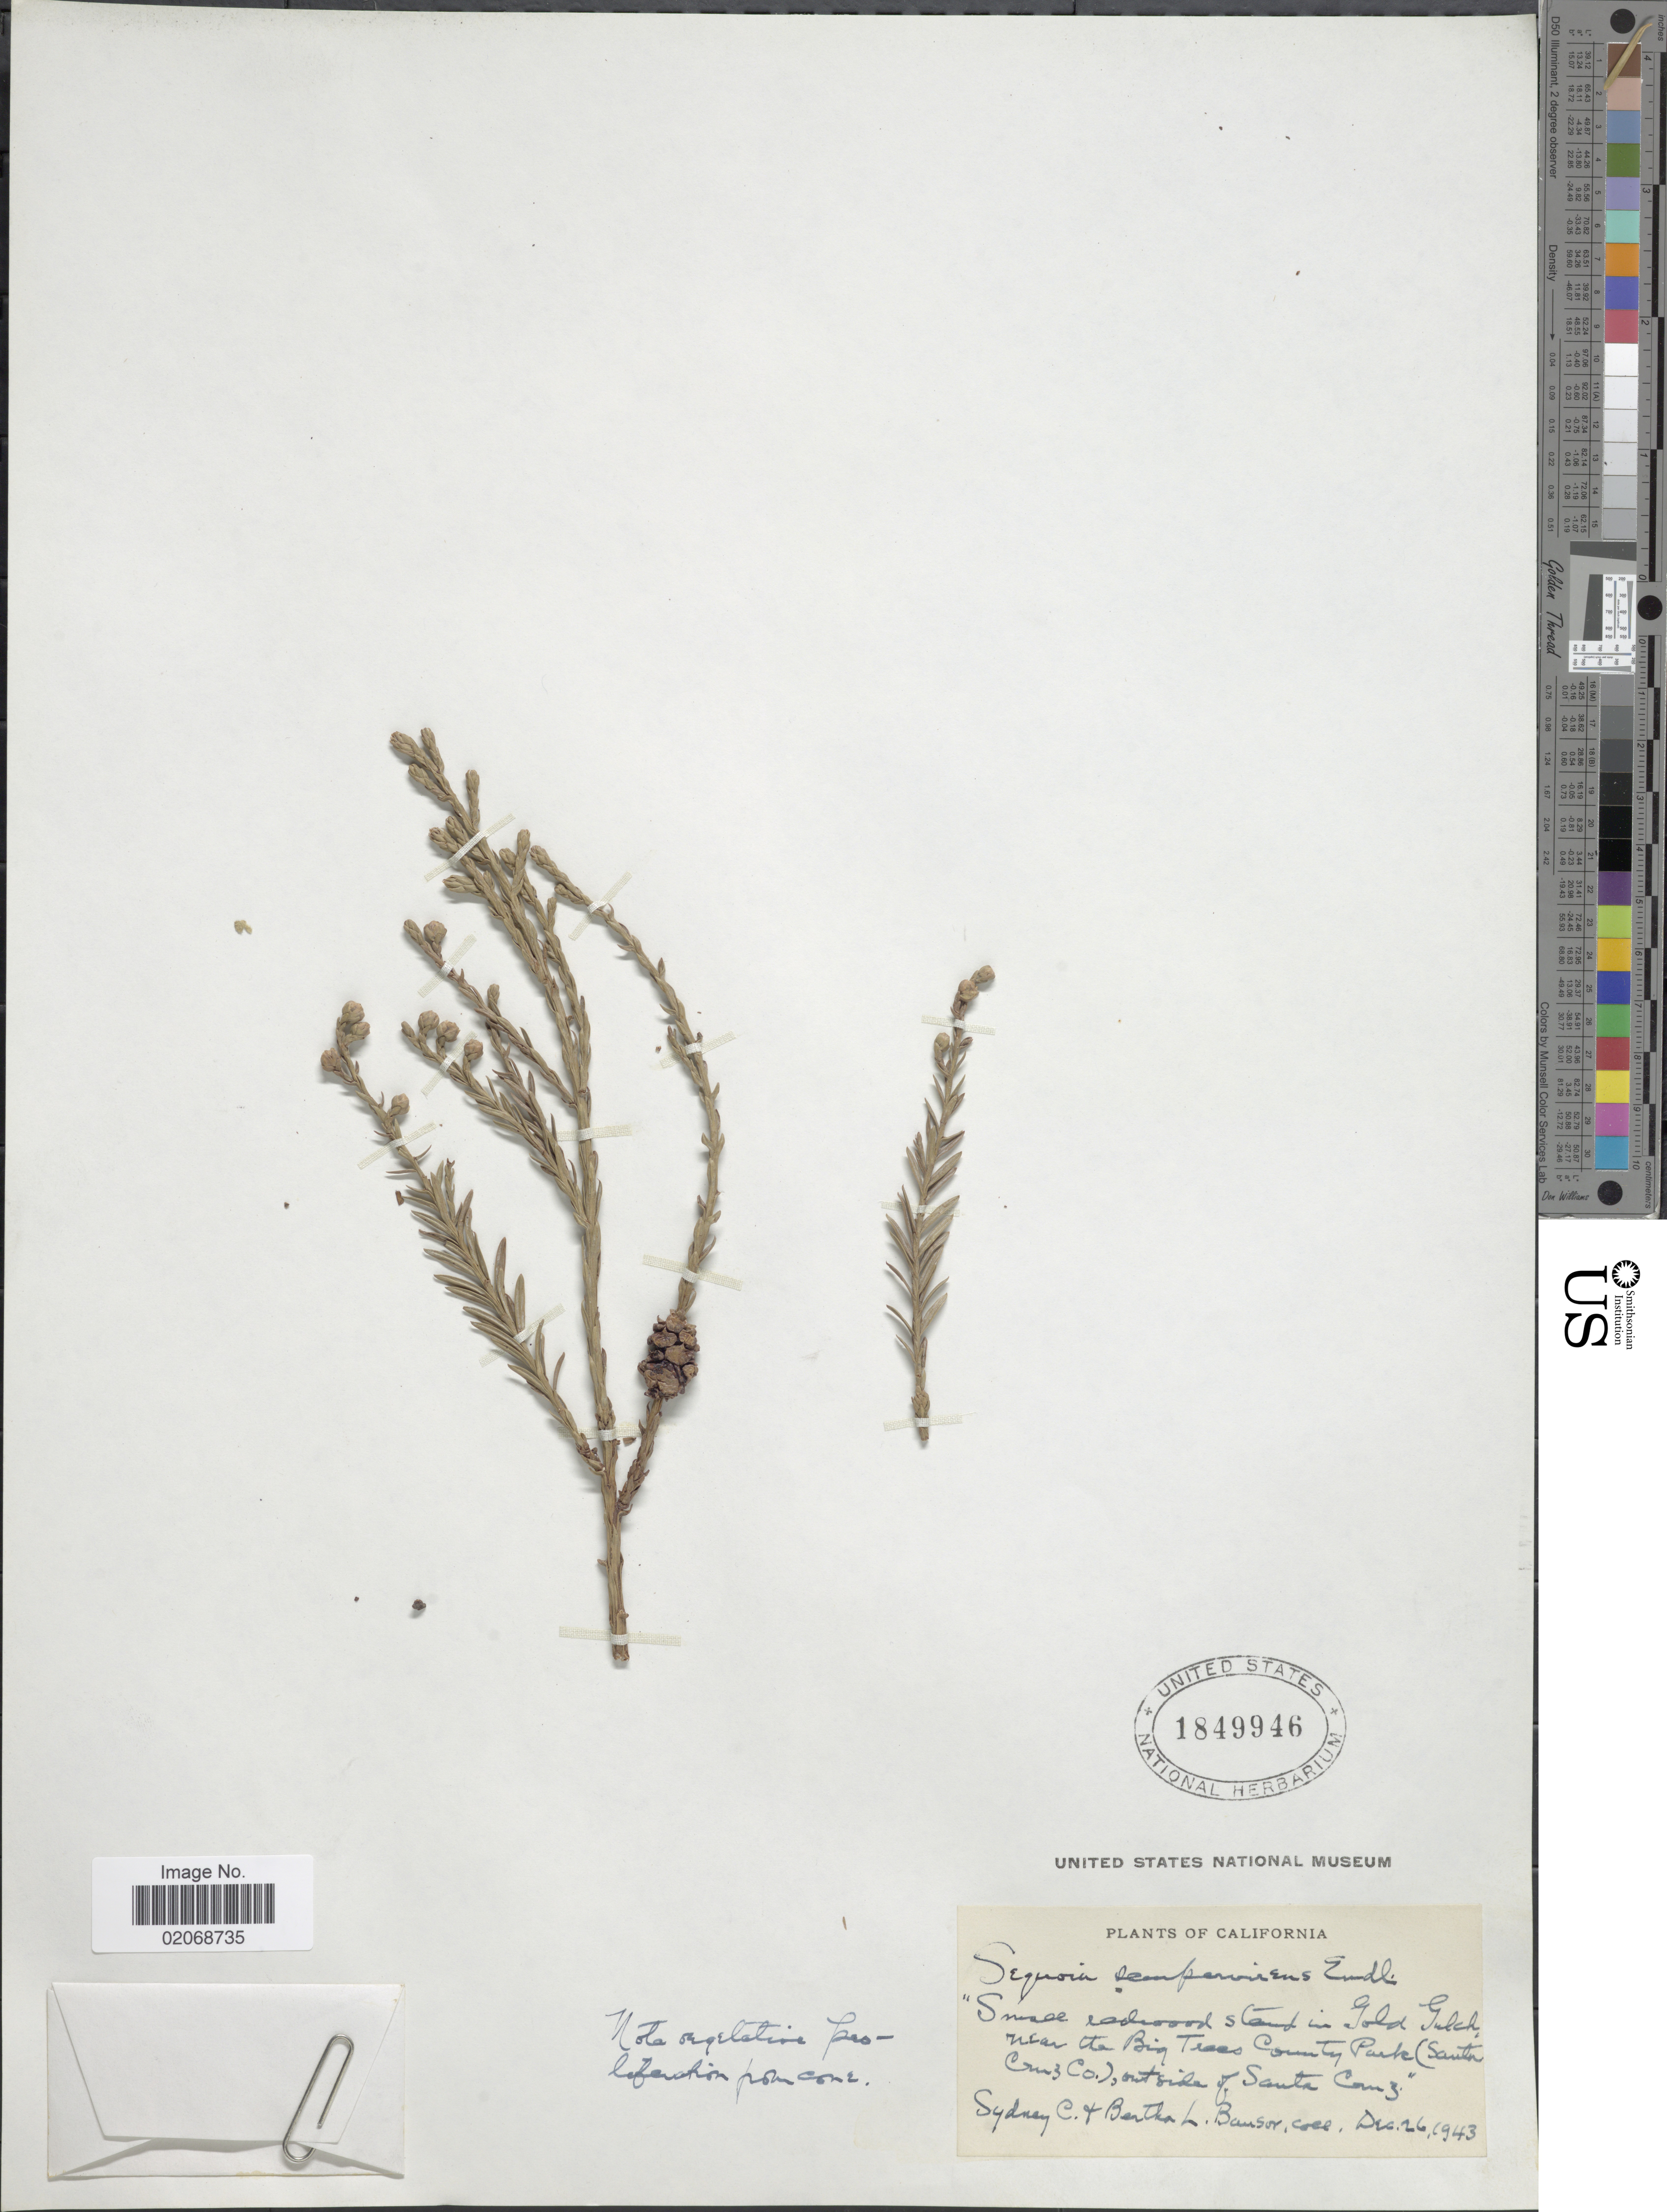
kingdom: Plantae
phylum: Tracheophyta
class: Pinopsida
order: Pinales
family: Cupressaceae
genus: Sequoia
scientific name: Sequoia sempervirens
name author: (D. Don) Endl.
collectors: S. Bansor & B. Bansor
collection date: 1943-12-26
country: United States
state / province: California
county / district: Santa Cruz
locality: In Gold Gulch near the Big Trees County Park (South Cruz Co.), outside of Santa Cruz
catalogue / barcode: US 1849946